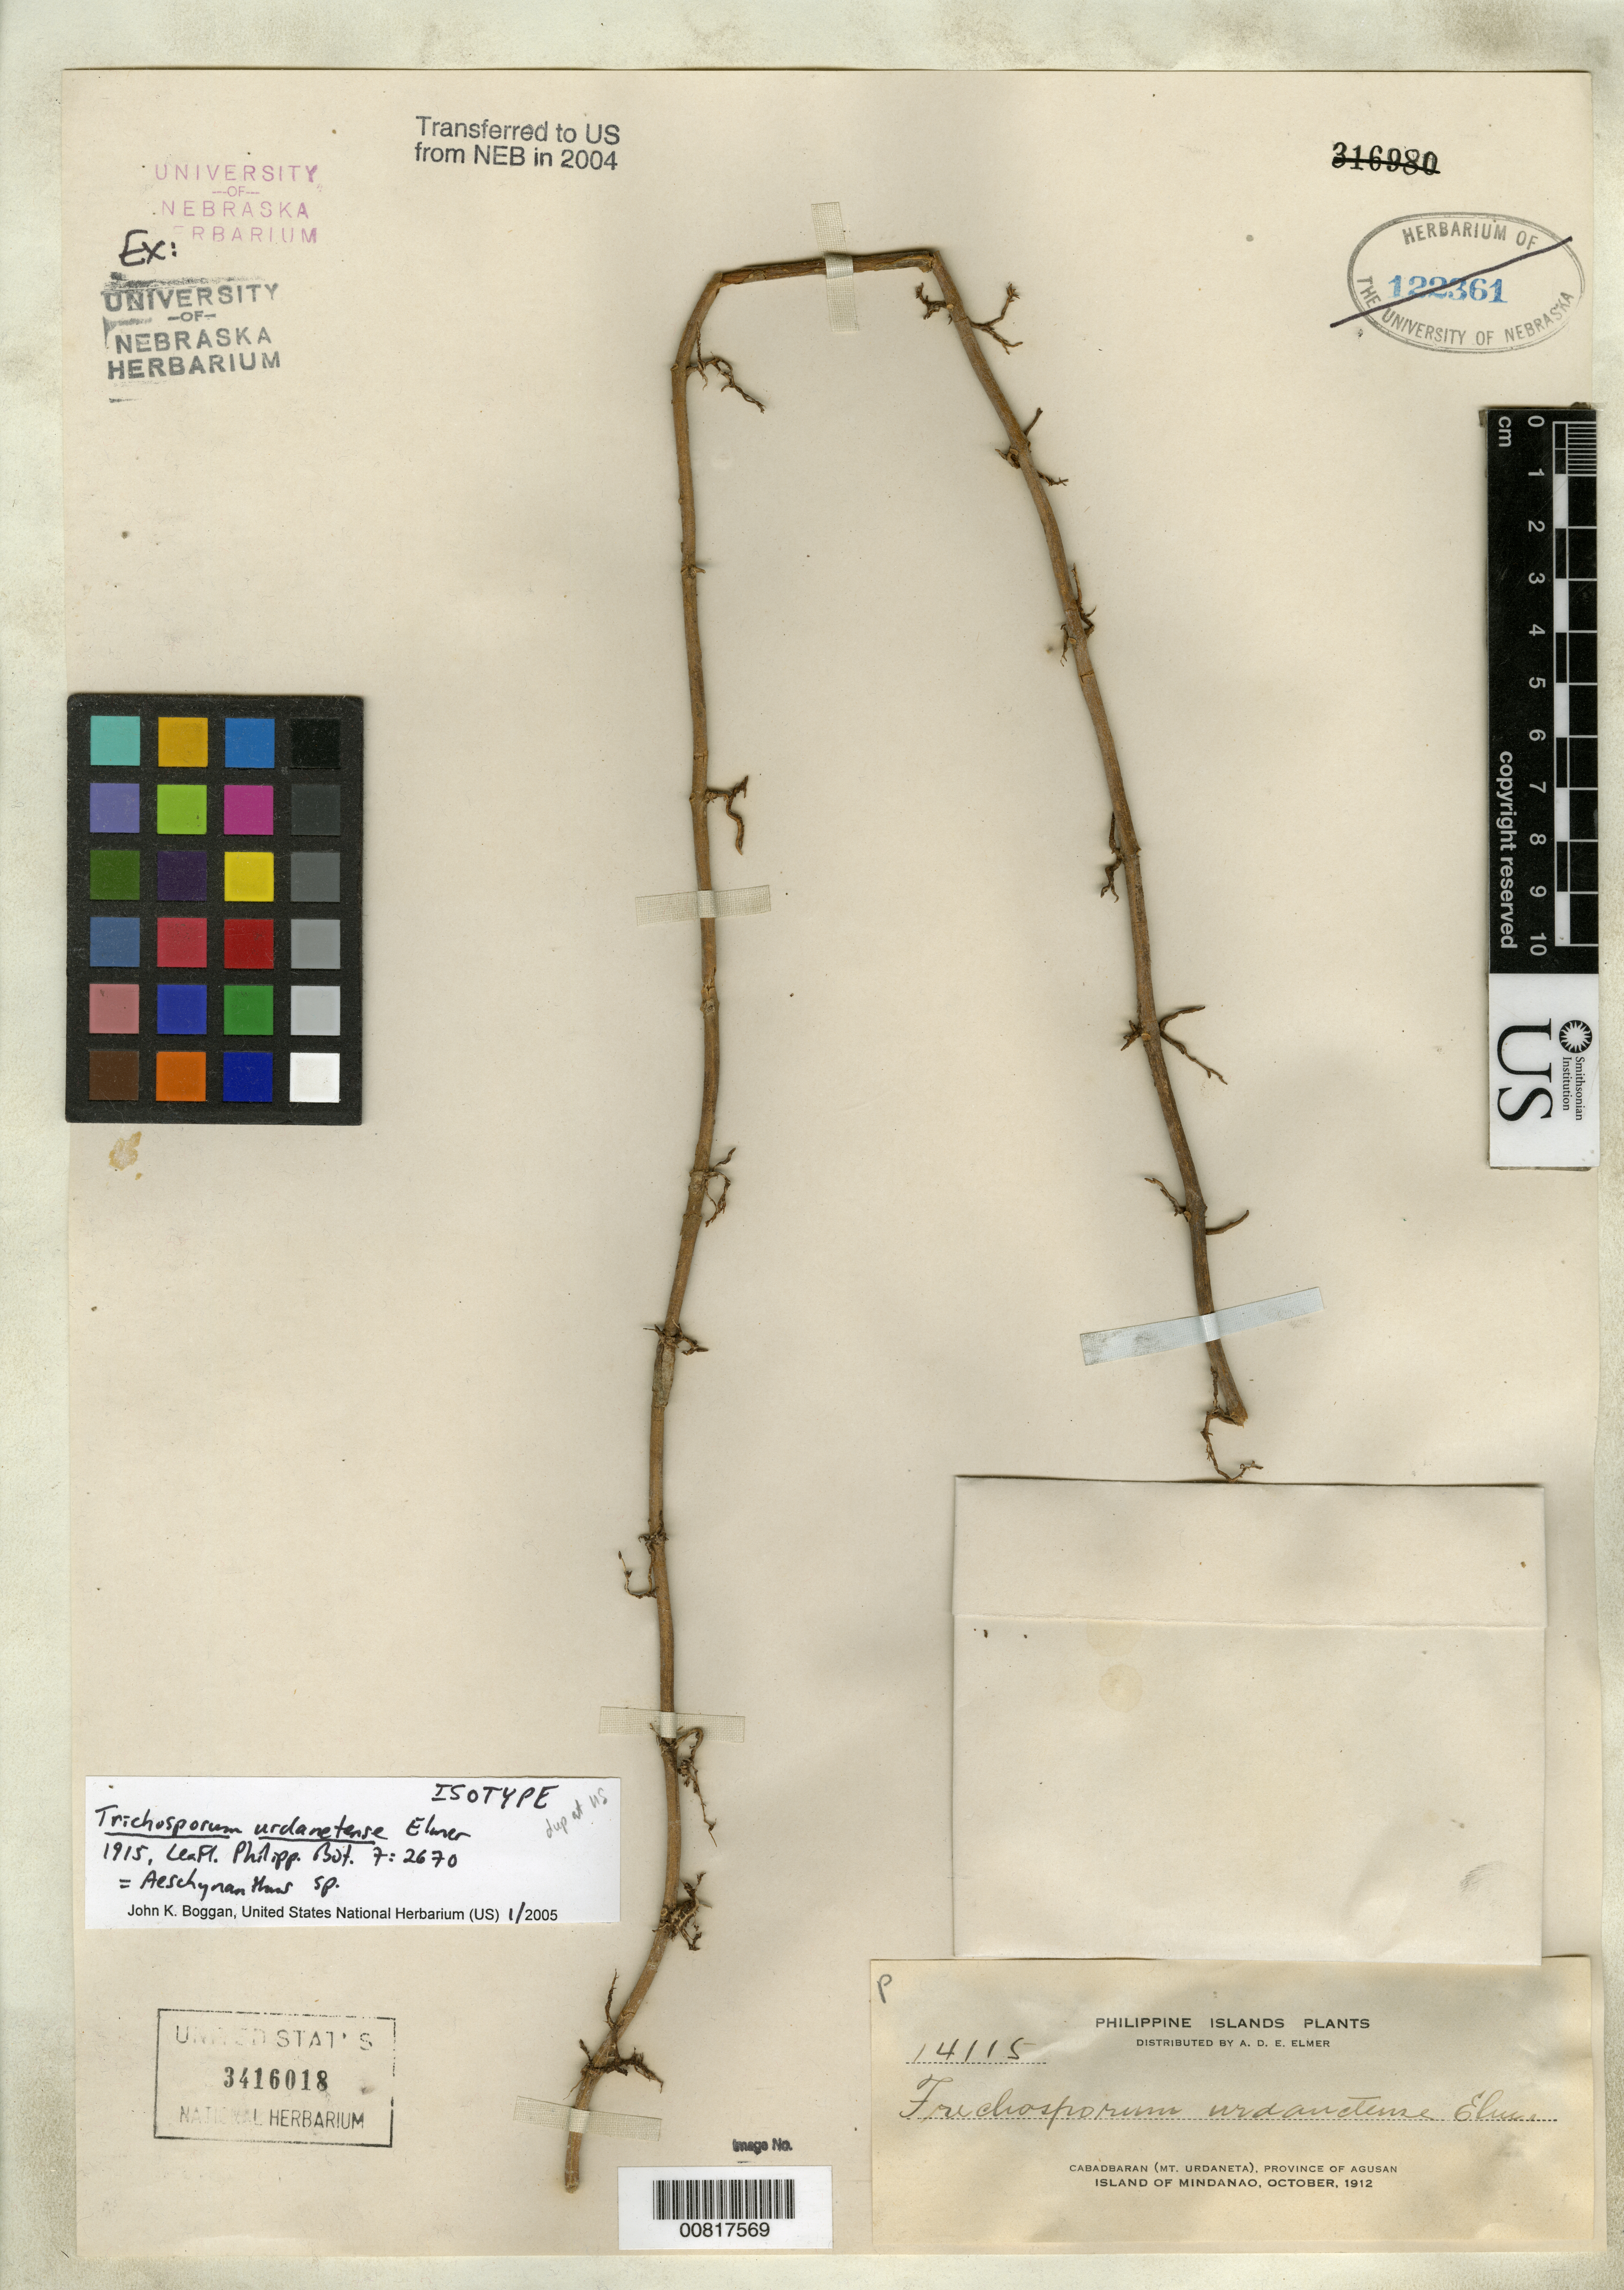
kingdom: Plantae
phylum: Tracheophyta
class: Magnoliopsida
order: Lamiales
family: Gesneriaceae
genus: Trichosporum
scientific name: Trichosporum urdanetense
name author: Elmer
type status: Isotype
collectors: A. D. E. Elmer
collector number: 14115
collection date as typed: Oct 1912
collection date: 1912-10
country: Philippines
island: Mindanao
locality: Cabadbaran (Mt. Urdaneta), Province of Agusan.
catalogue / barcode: US 3416018